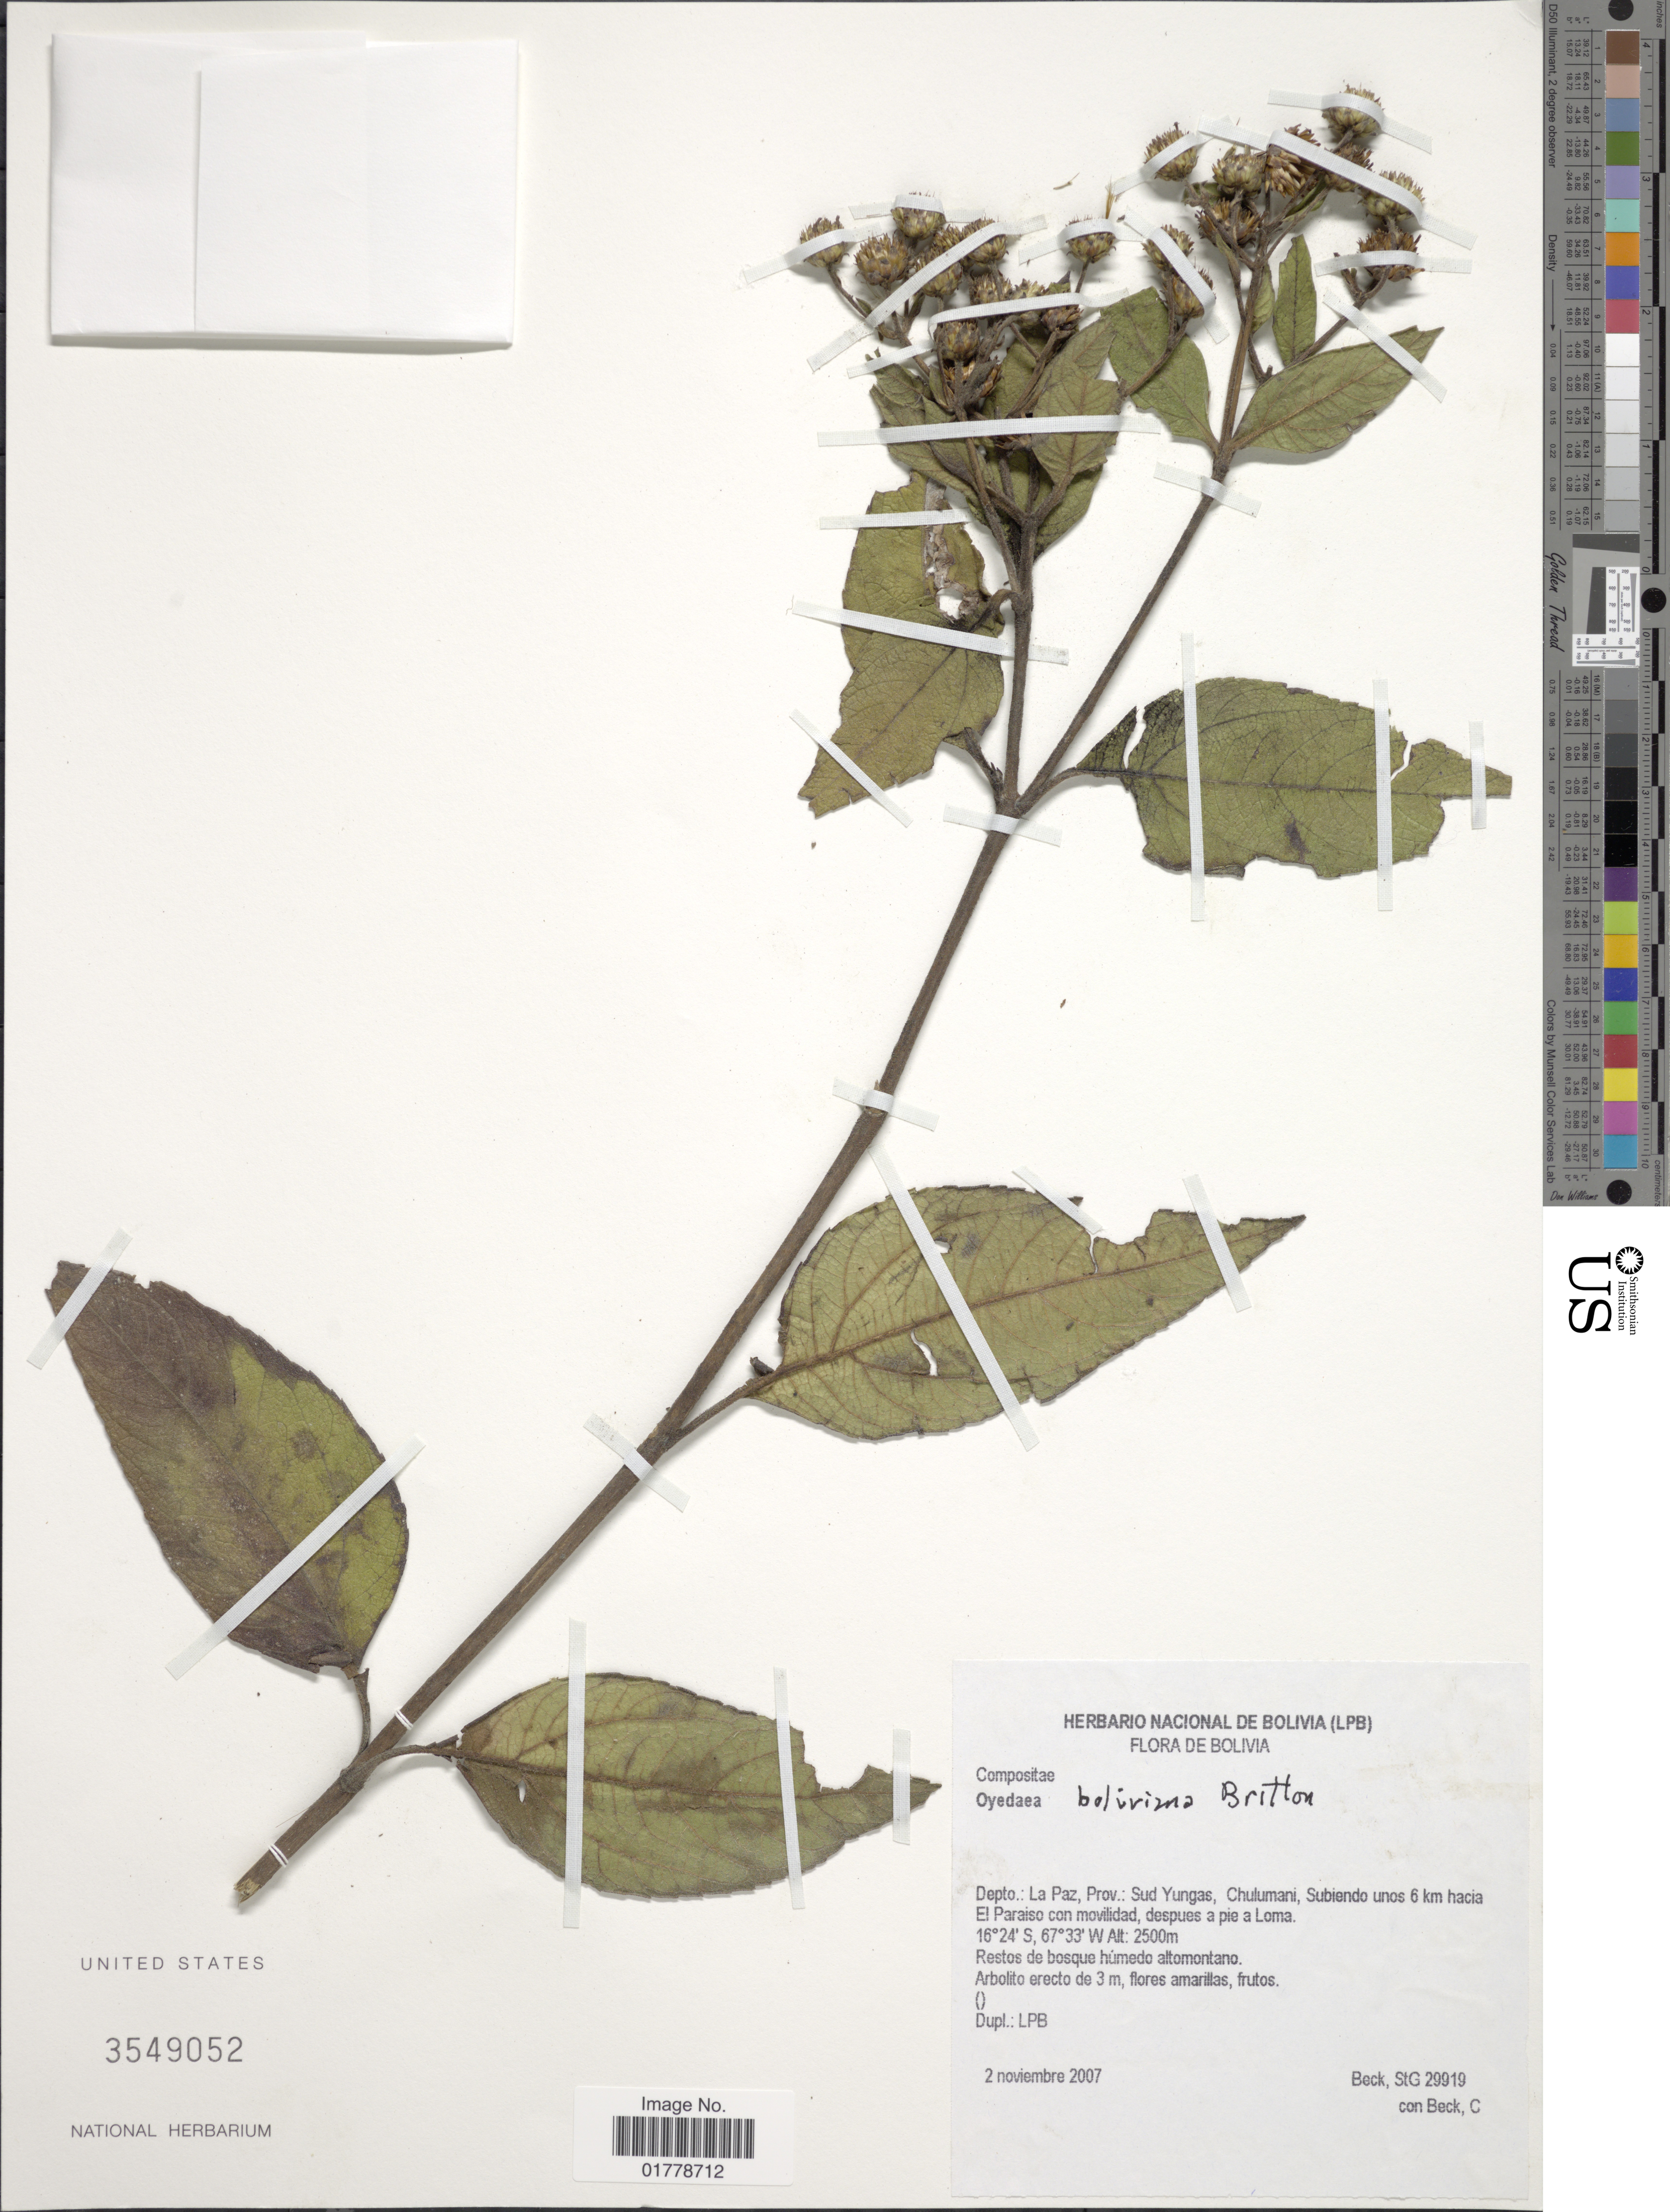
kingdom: Plantae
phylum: Tracheophyta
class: Magnoliopsida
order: Asterales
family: Asteraceae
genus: Oyedaea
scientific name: Oyedaea boliviana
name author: Britton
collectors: S. G. Beck & C. K. Beck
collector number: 29919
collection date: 2007-11-02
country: Bolivia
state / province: La Paz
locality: Depto.: La Paz.: Sud Yungas, Chulumani, Subiendo unos 6 km hacia El Paraiso con movilidad, despues a pie a Loma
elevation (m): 2500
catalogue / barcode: US 3549052